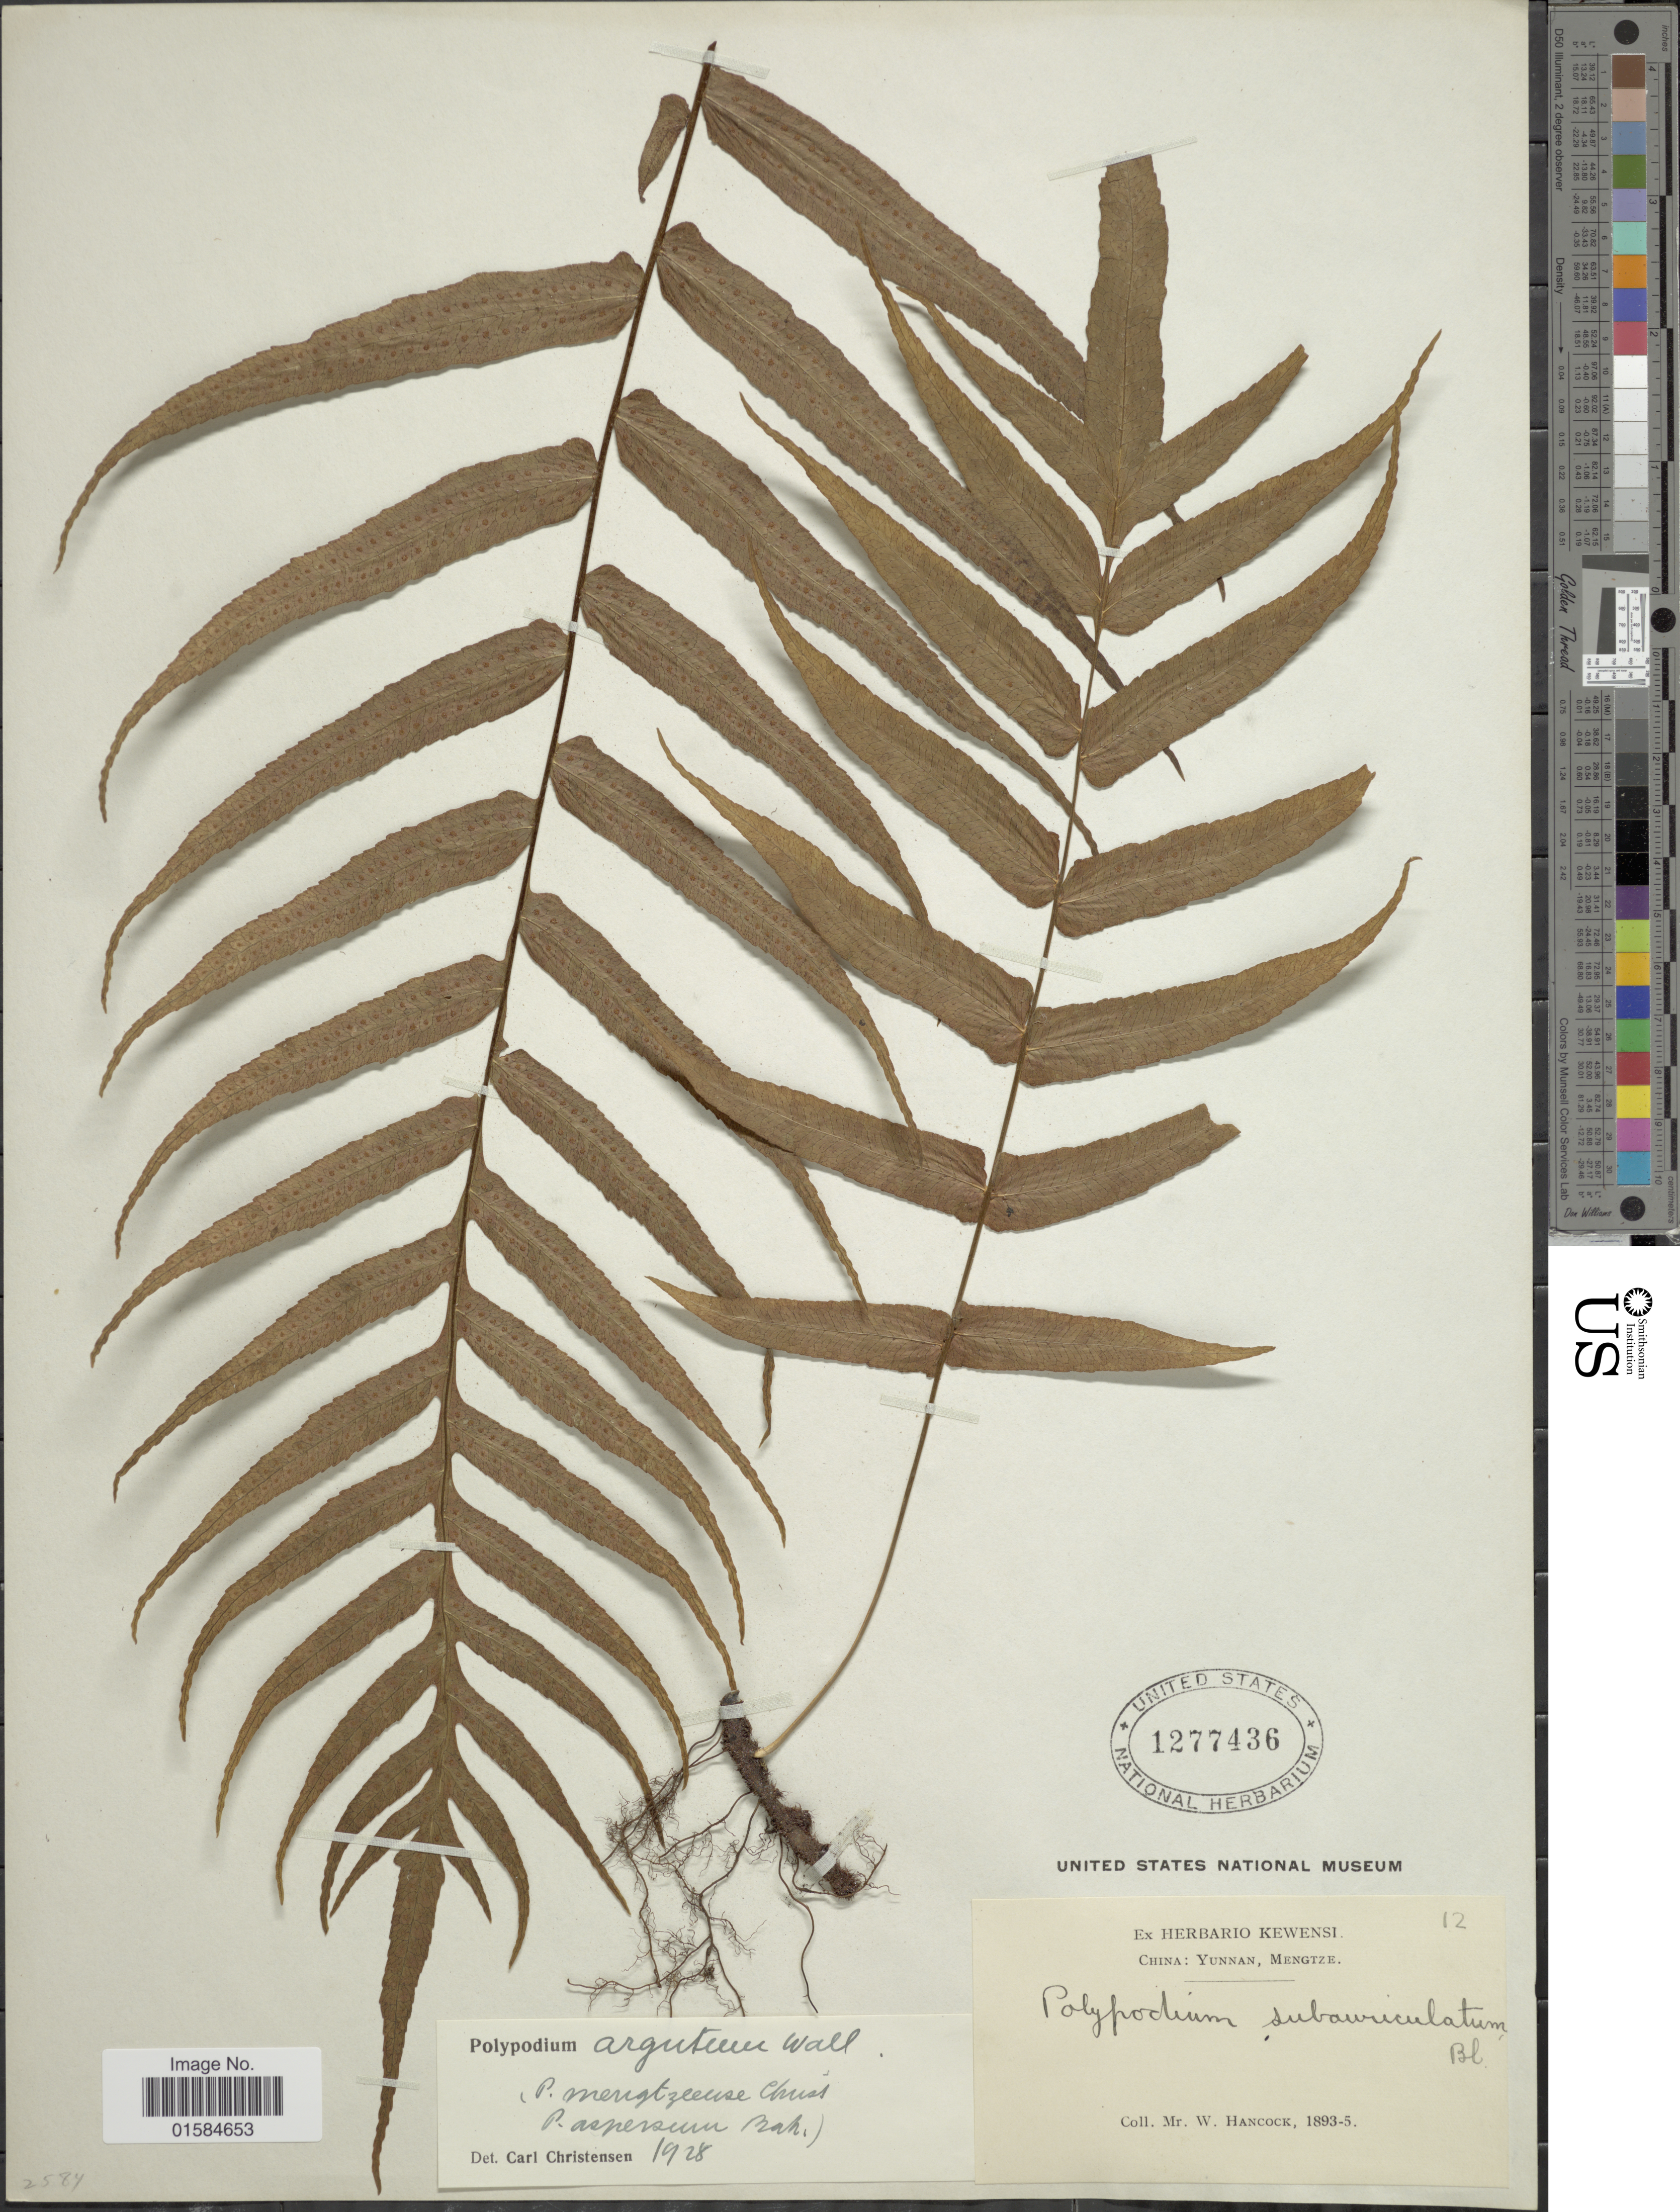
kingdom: Plantae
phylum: Tracheophyta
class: Polypodiopsida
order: Polypodiales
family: Polypodiaceae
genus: Goniophlebium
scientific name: Goniophlebium mengtzeense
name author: (Christ) Rödl-Linder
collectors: W. Hancock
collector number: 12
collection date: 1893/1895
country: China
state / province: Yunnan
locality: China: Yunnan, Mengtze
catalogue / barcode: US 1277436